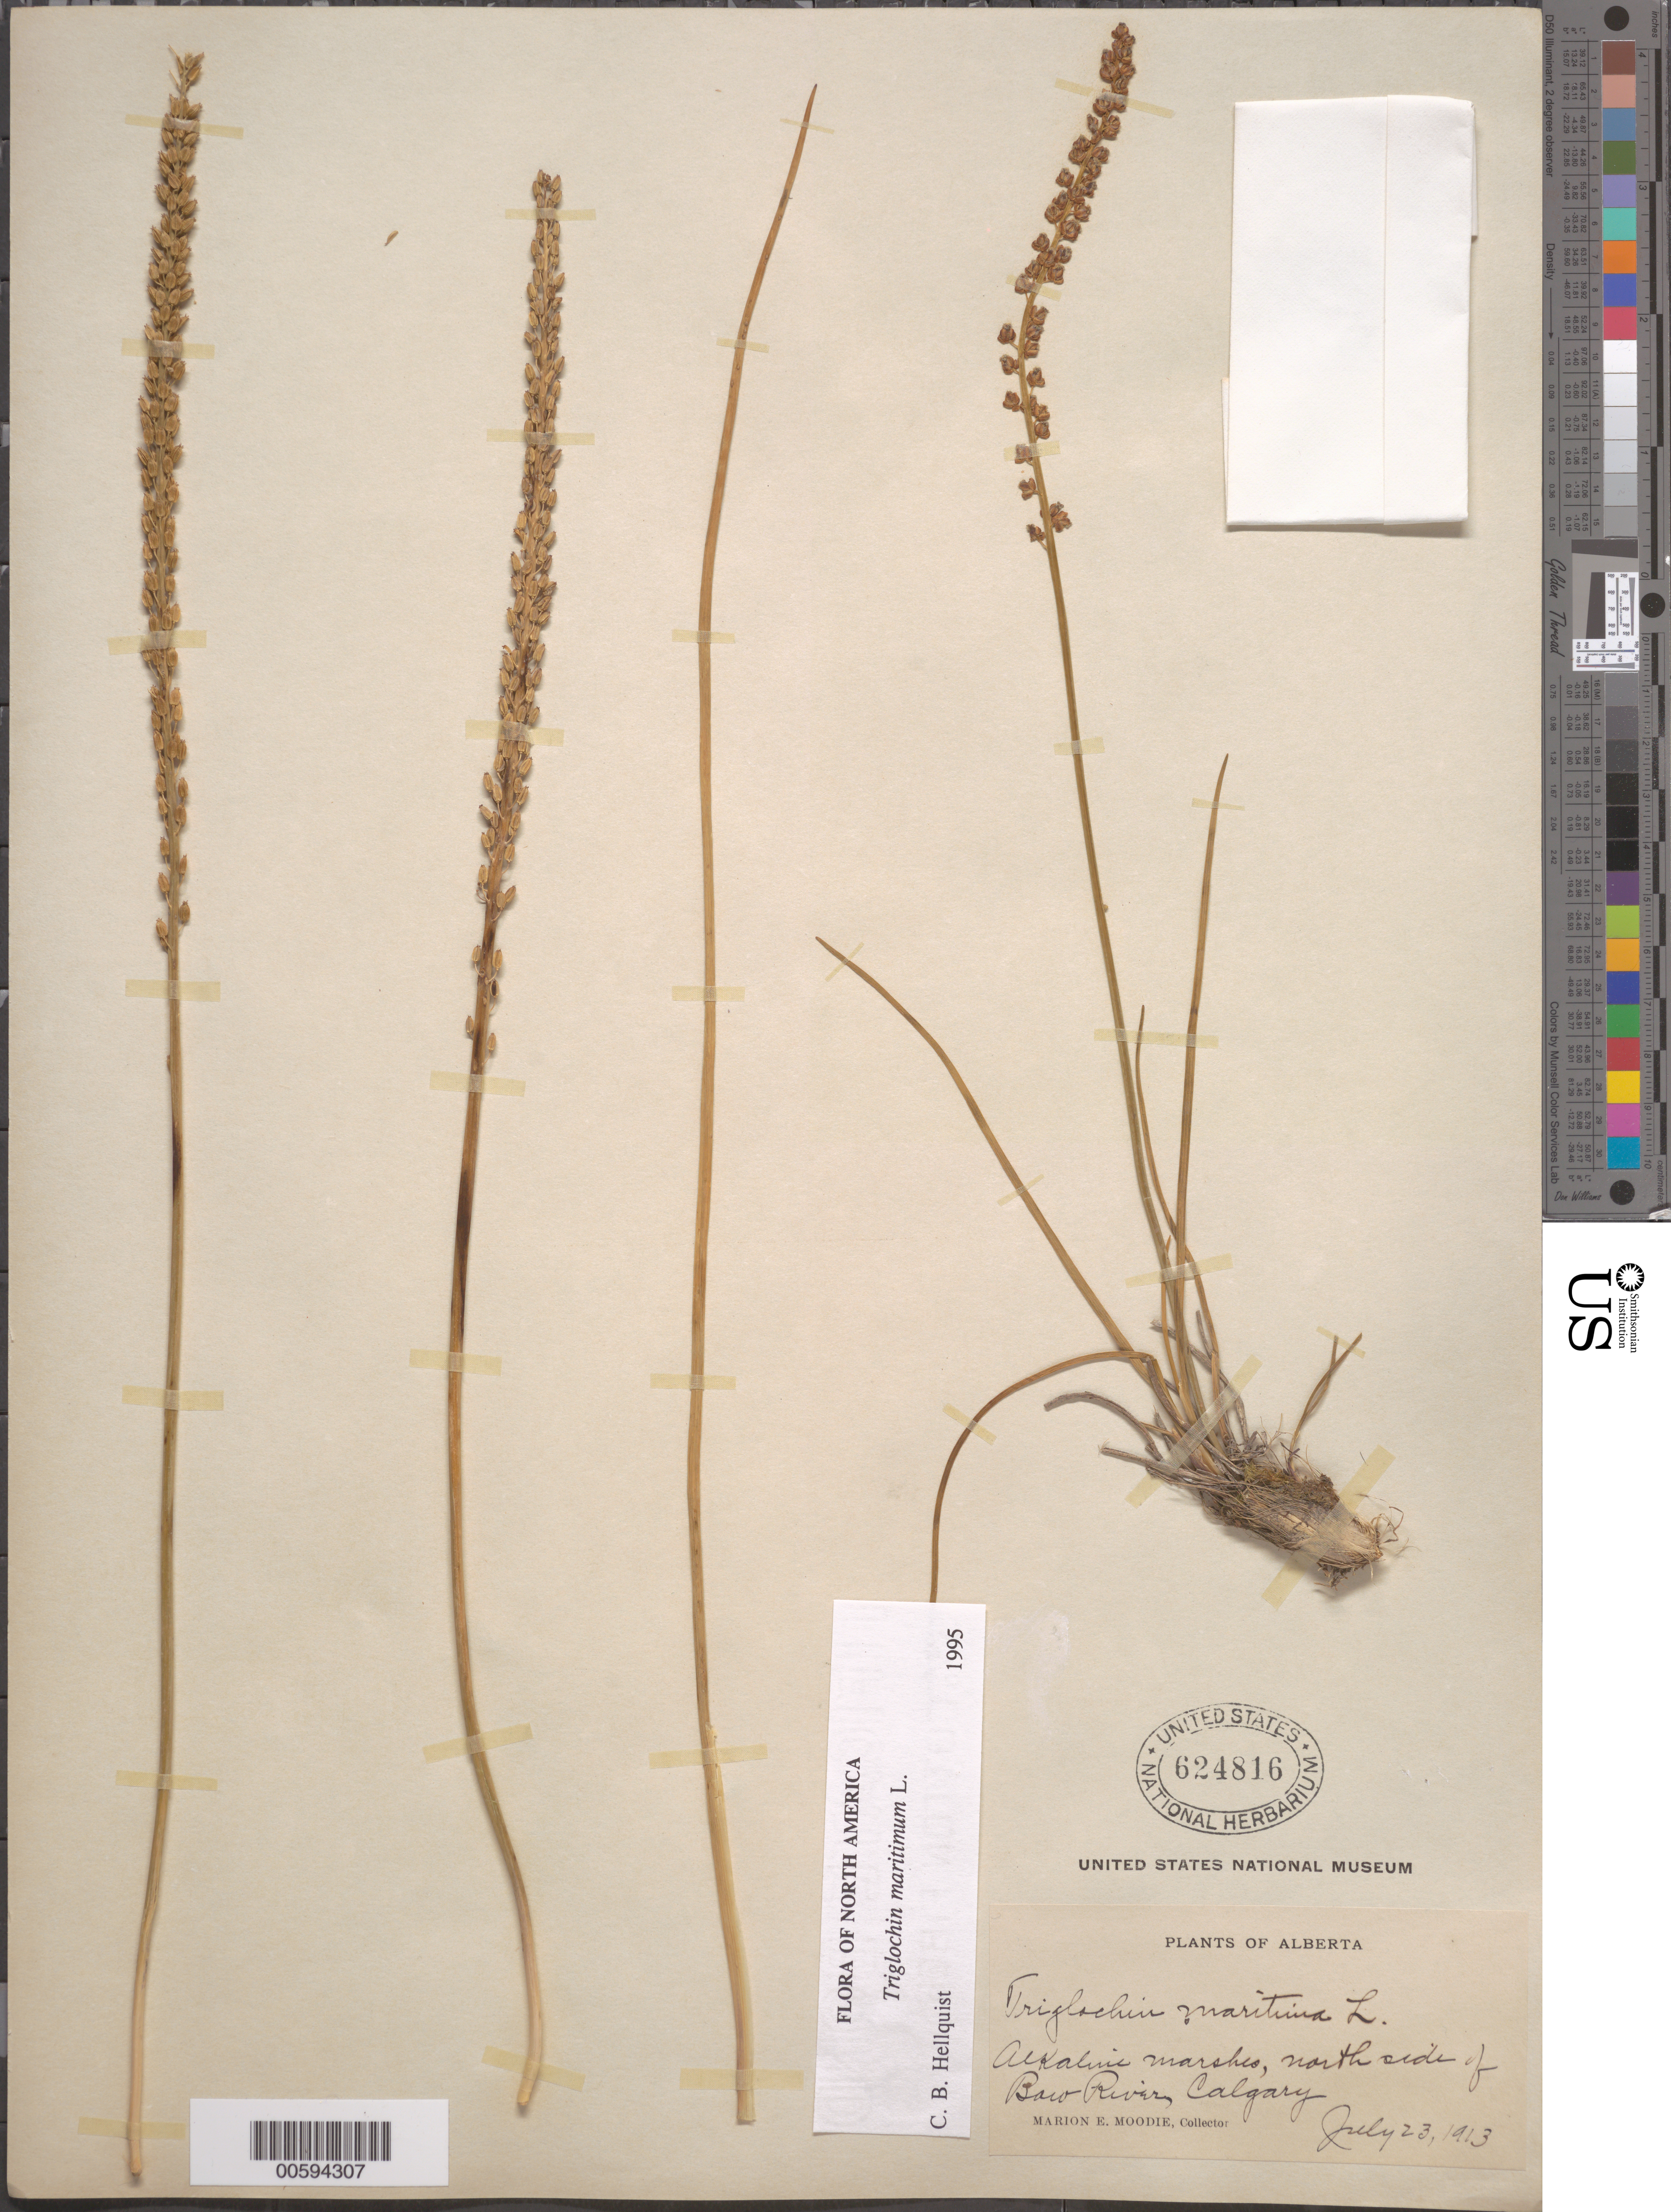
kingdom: Plantae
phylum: Tracheophyta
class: Liliopsida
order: Alismatales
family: Juncaginaceae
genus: Triglochin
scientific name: Triglochin maritima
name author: L.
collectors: M. E. Moodie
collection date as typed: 23 Jul 1913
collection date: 1913-07-23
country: Canada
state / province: Alberta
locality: Bow River, Calgary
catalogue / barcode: US 624816